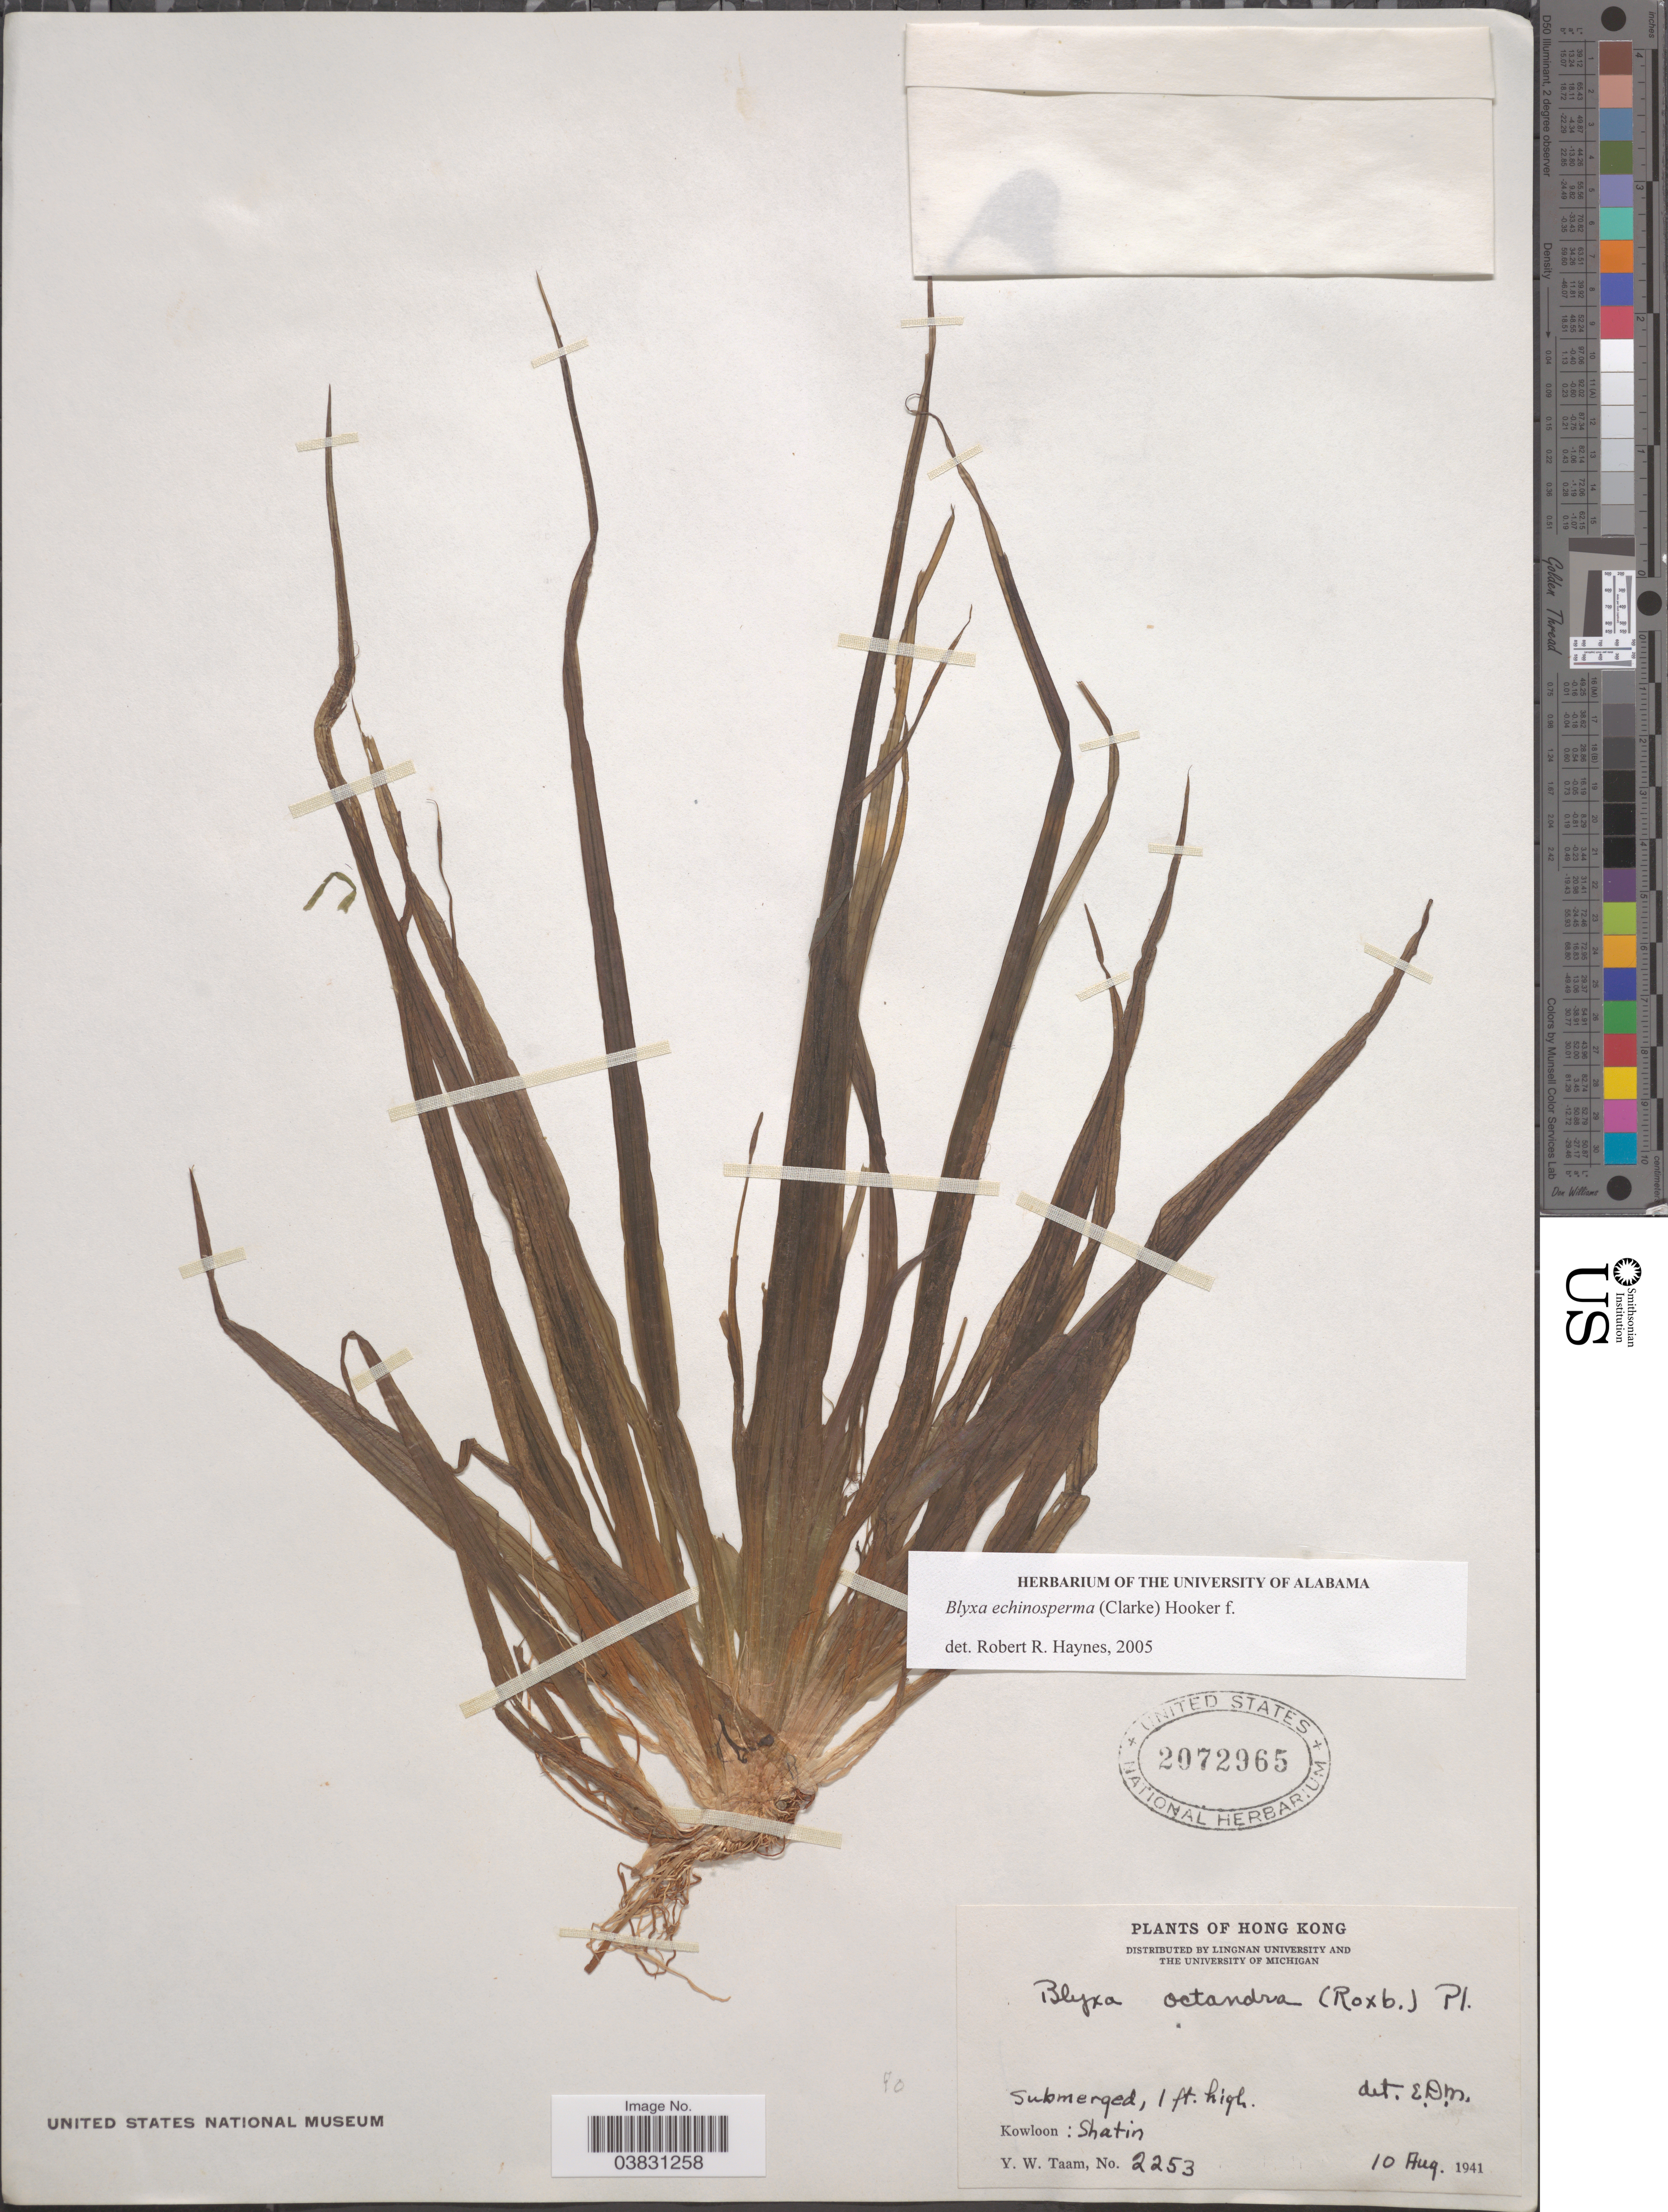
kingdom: Plantae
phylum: Tracheophyta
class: Liliopsida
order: Alismatales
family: Hydrocharitaceae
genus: Blyxa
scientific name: Blyxa echinosperma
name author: (C.B. Clarke) Hook. f.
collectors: Y. W. Taam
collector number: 2253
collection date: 1941-08-10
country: China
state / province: Hong Kong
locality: Kowloon: Shatin.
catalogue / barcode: US 2072965